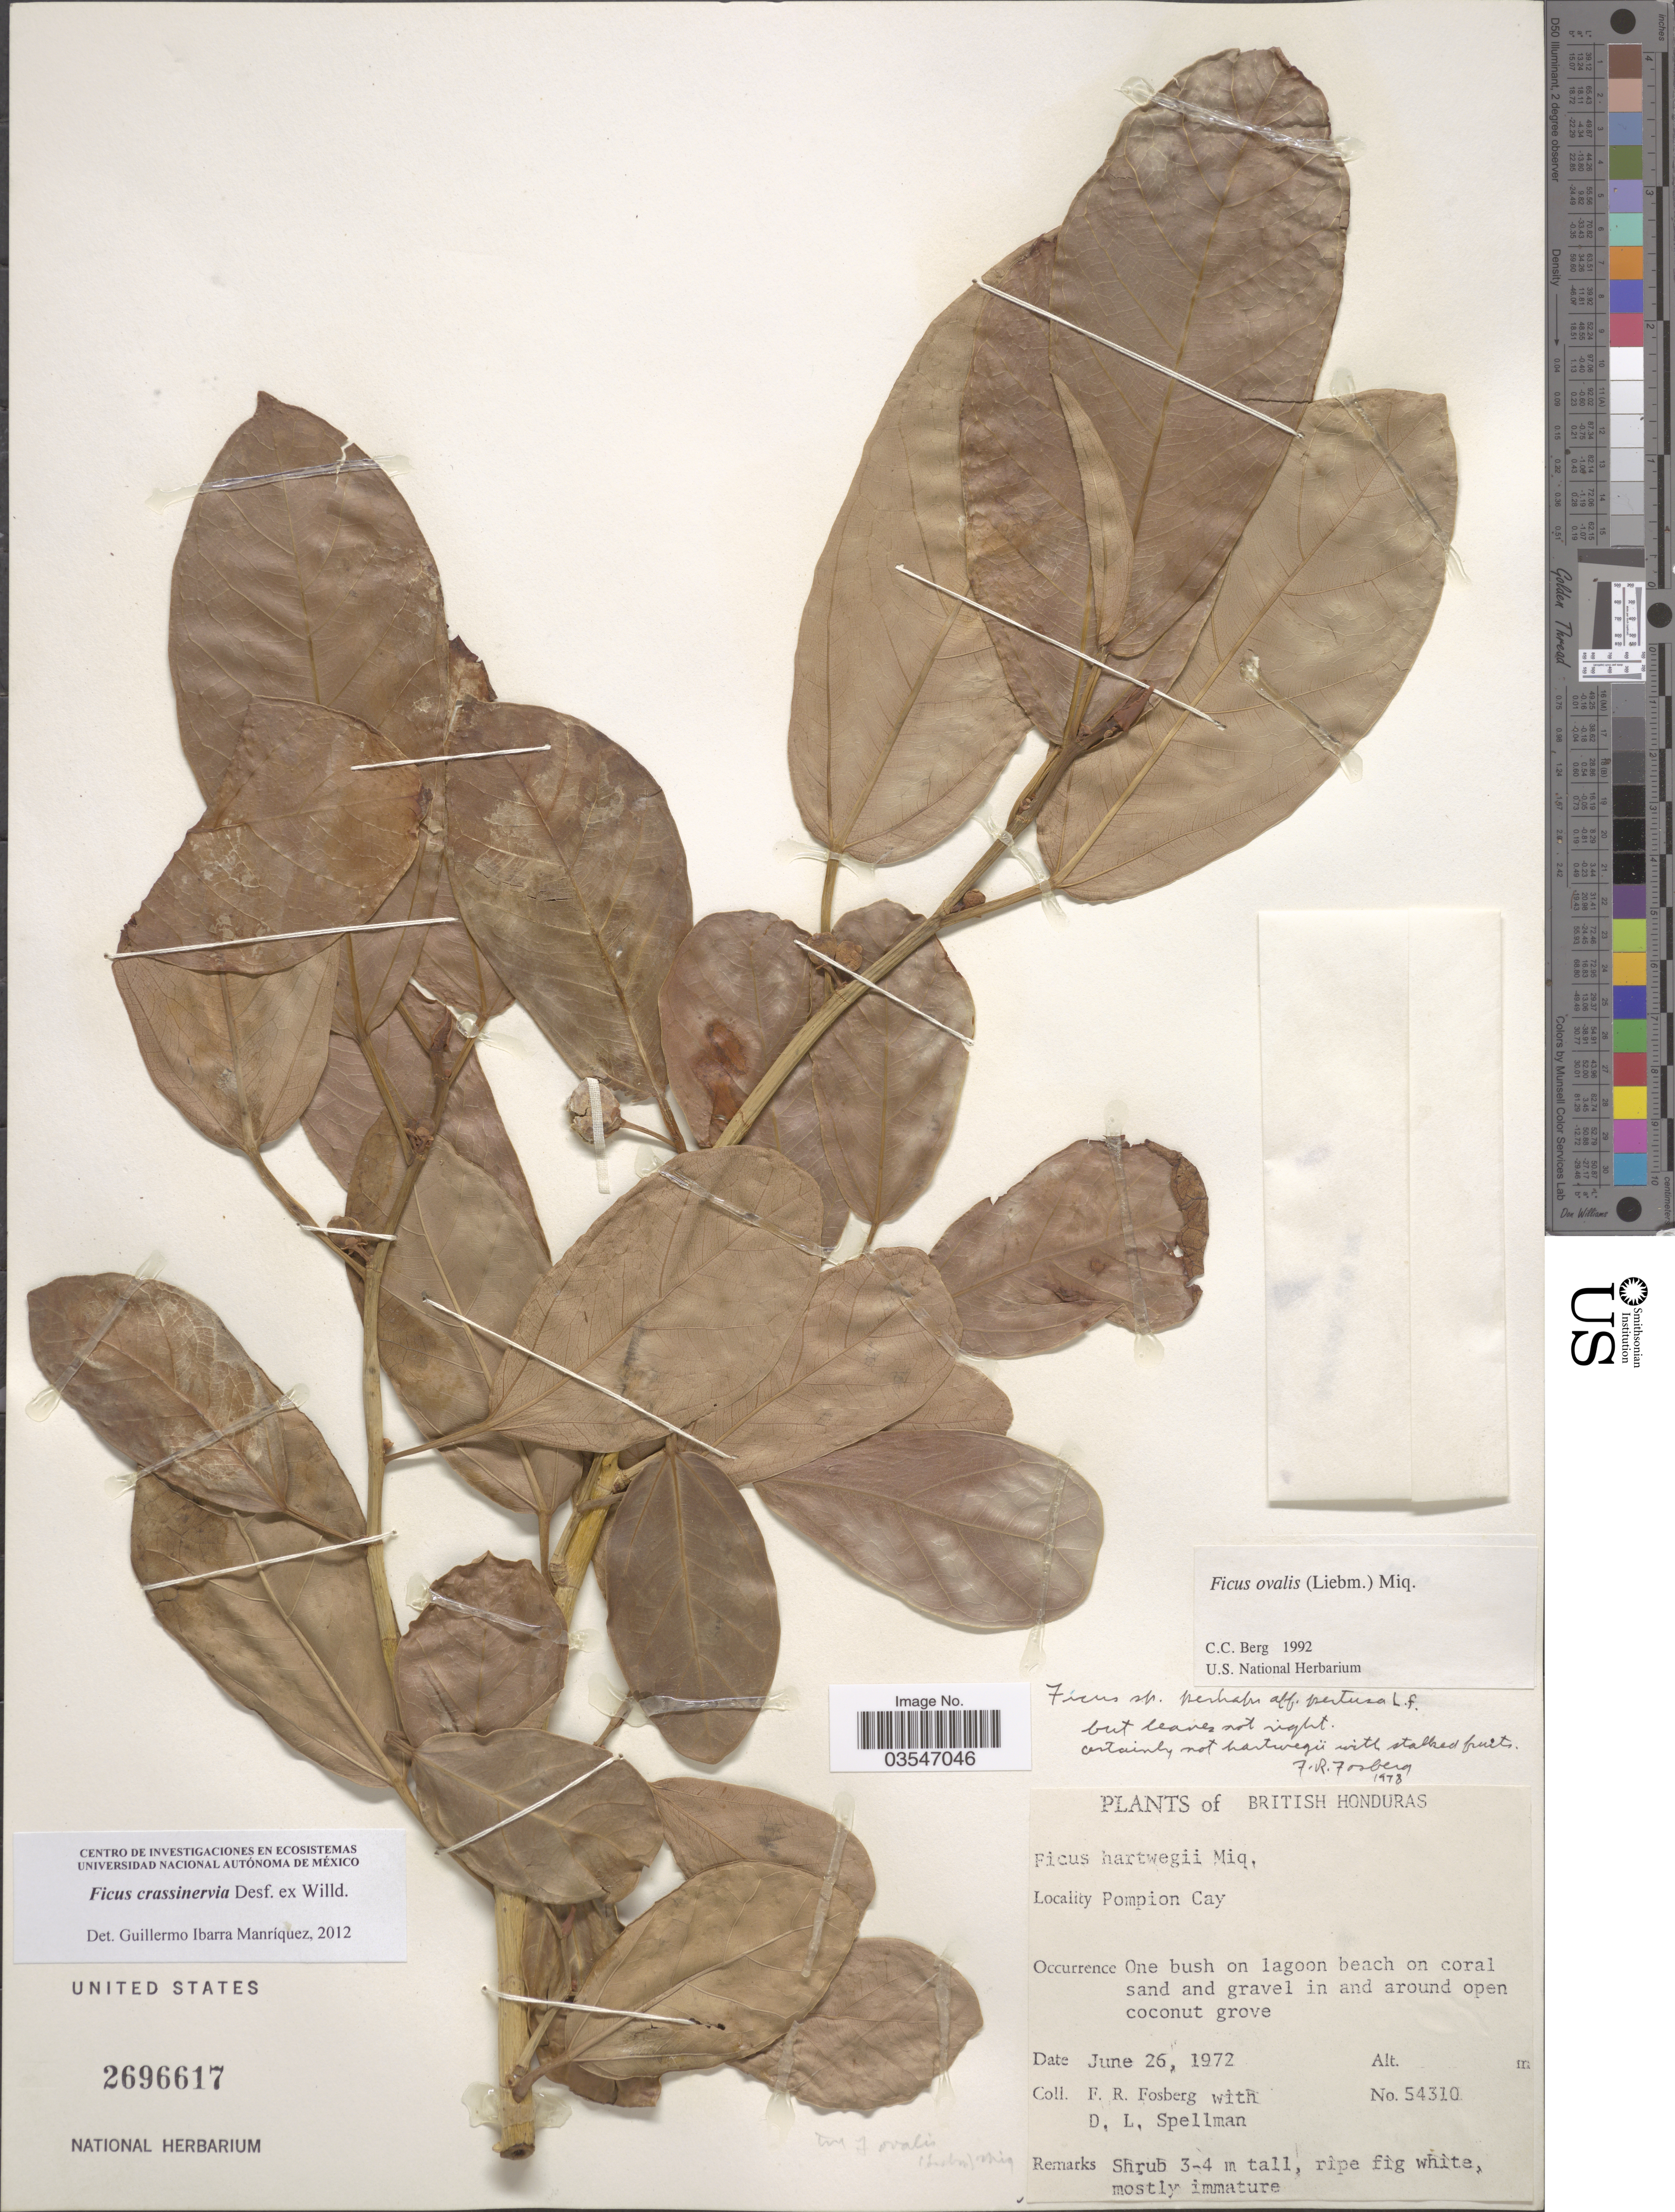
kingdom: Plantae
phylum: Tracheophyta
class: Magnoliopsida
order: Rosales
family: Moraceae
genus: Ficus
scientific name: Ficus crassinervia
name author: Desf. ex Willd.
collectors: F. R. Fosberg & D. L. Spellman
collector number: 54310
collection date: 1972-06-26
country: Belize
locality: British Honduras. Pompion Cay.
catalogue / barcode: US 2696617